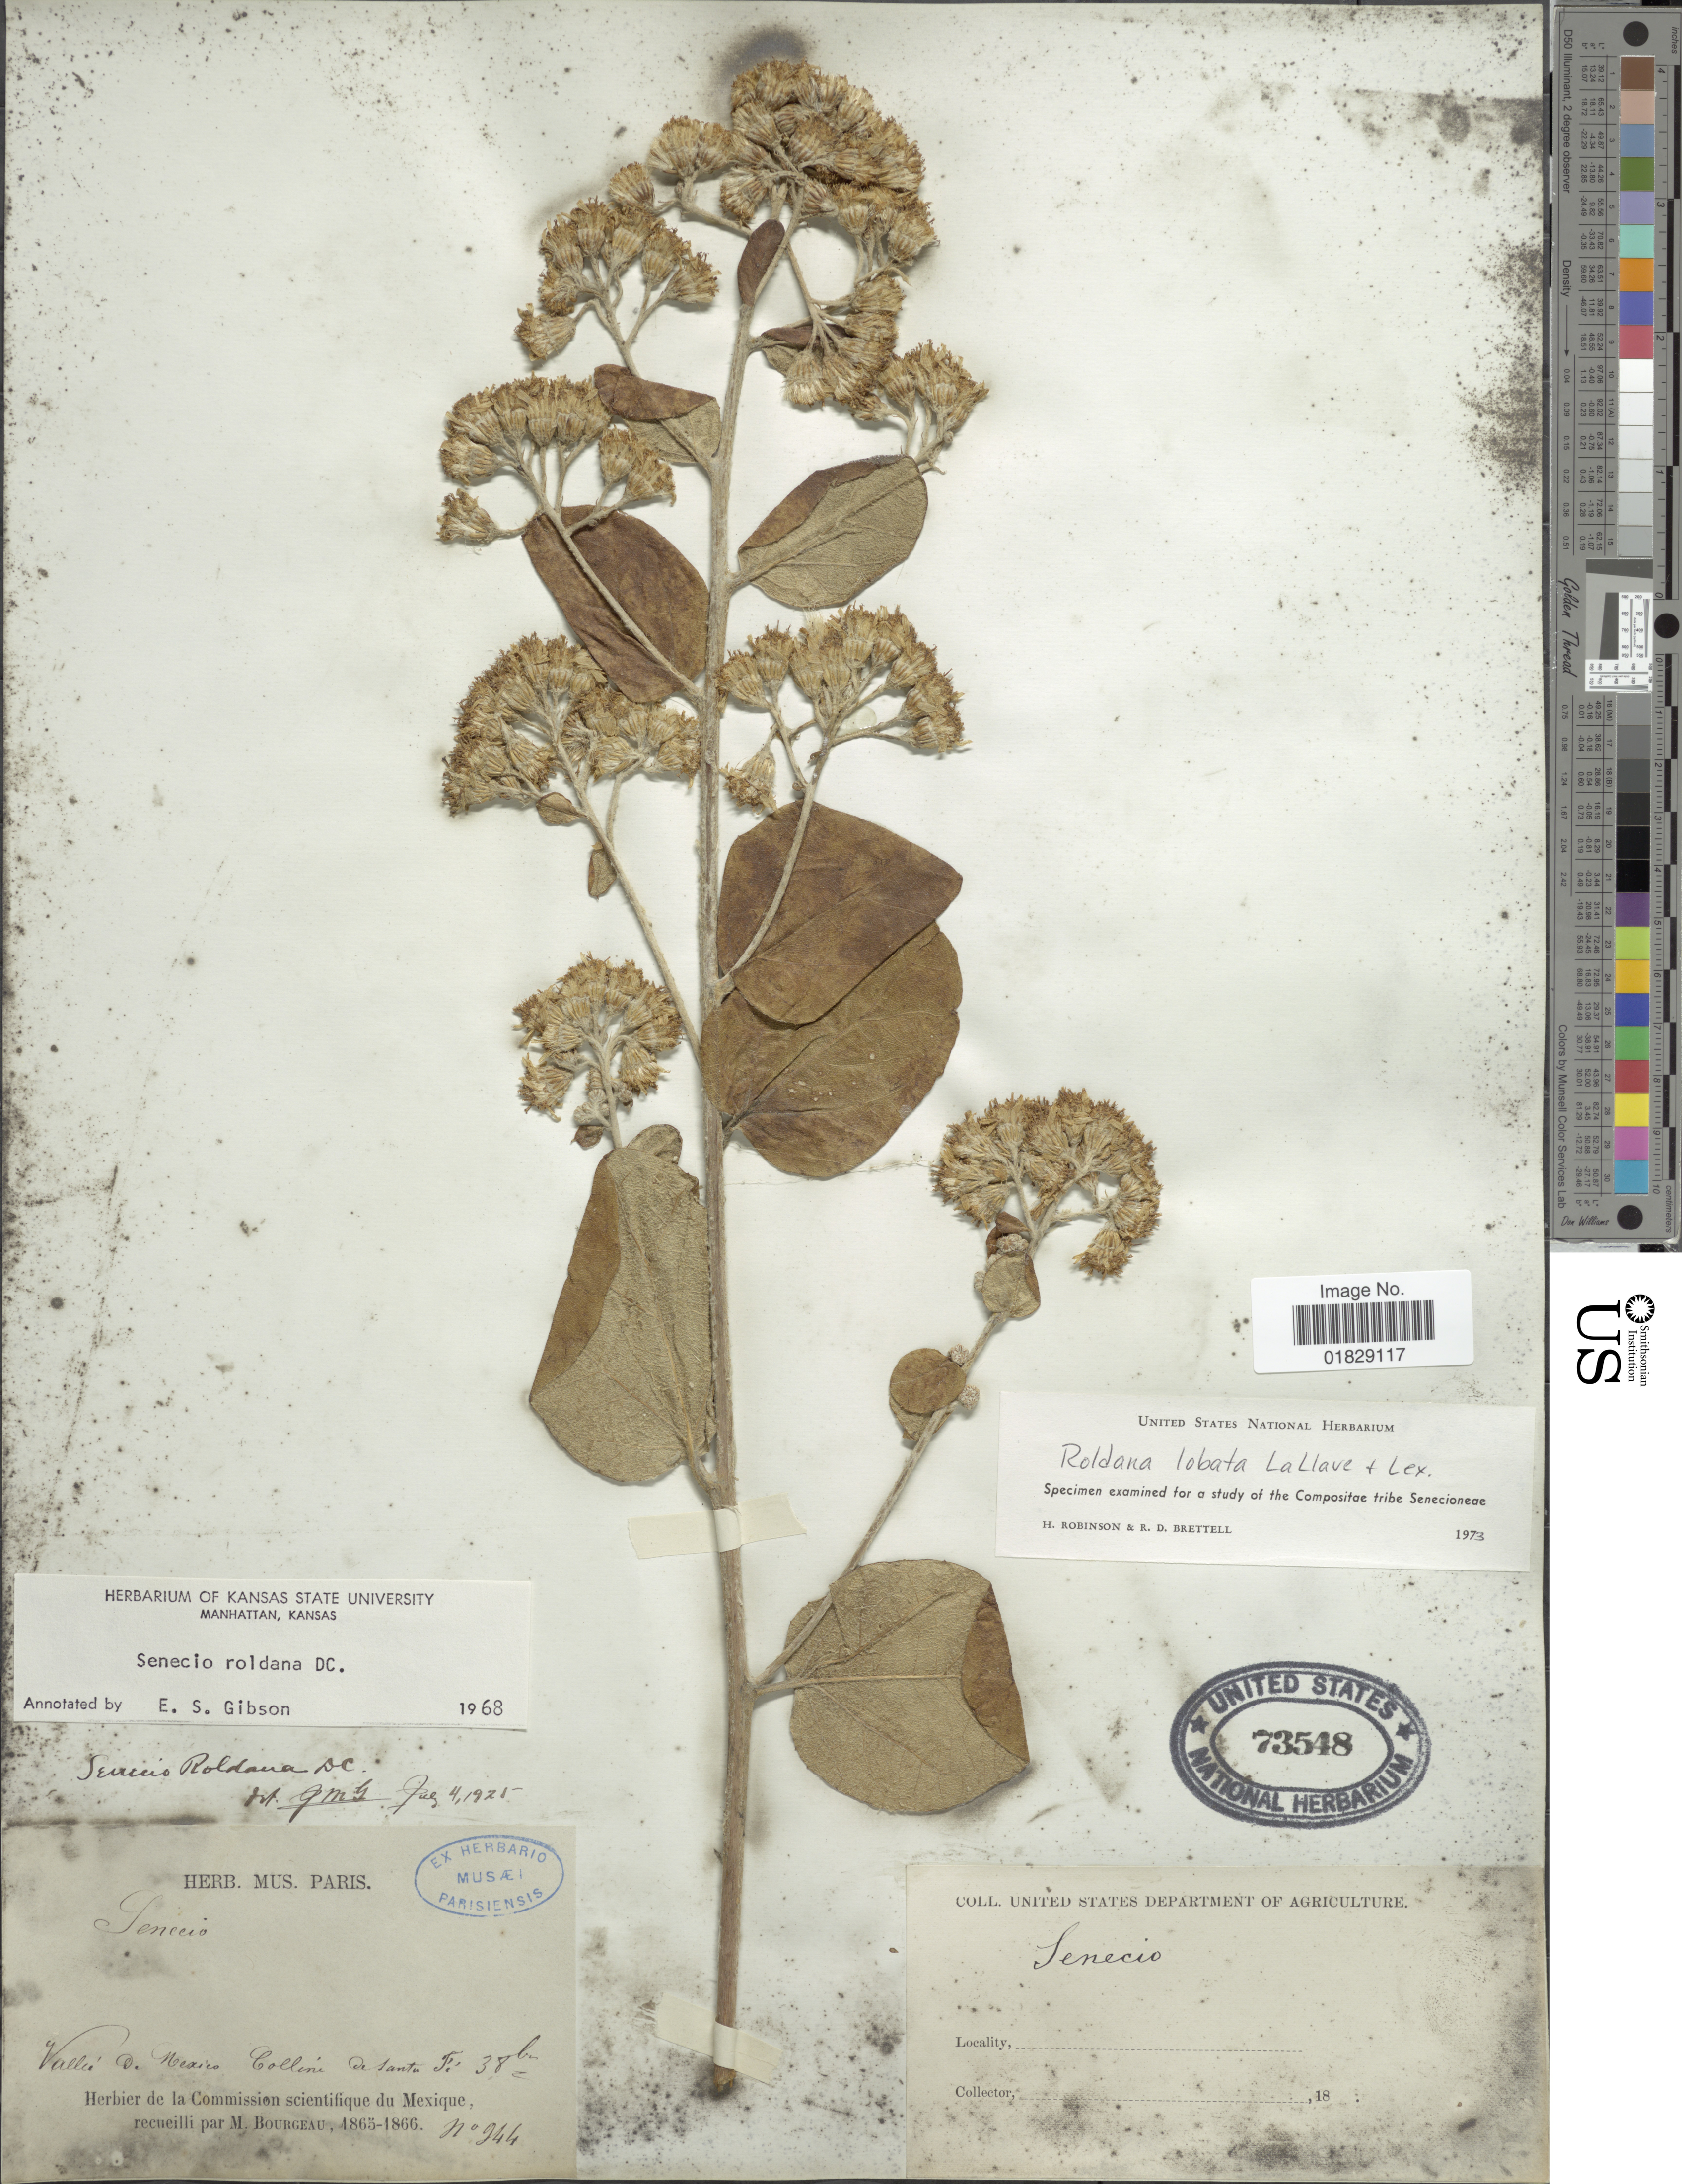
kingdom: Plantae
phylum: Tracheophyta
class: Magnoliopsida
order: Asterales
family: Asteraceae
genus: Roldana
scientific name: Roldana lobata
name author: La Llave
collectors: M. Bourgeau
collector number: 944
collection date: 1865-10-03/1866-10-03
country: Mexico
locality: Valleé de Mexico, Colline de Santa Fé [Valley of Mexico, hill of Santa Fe]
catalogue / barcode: US 73548